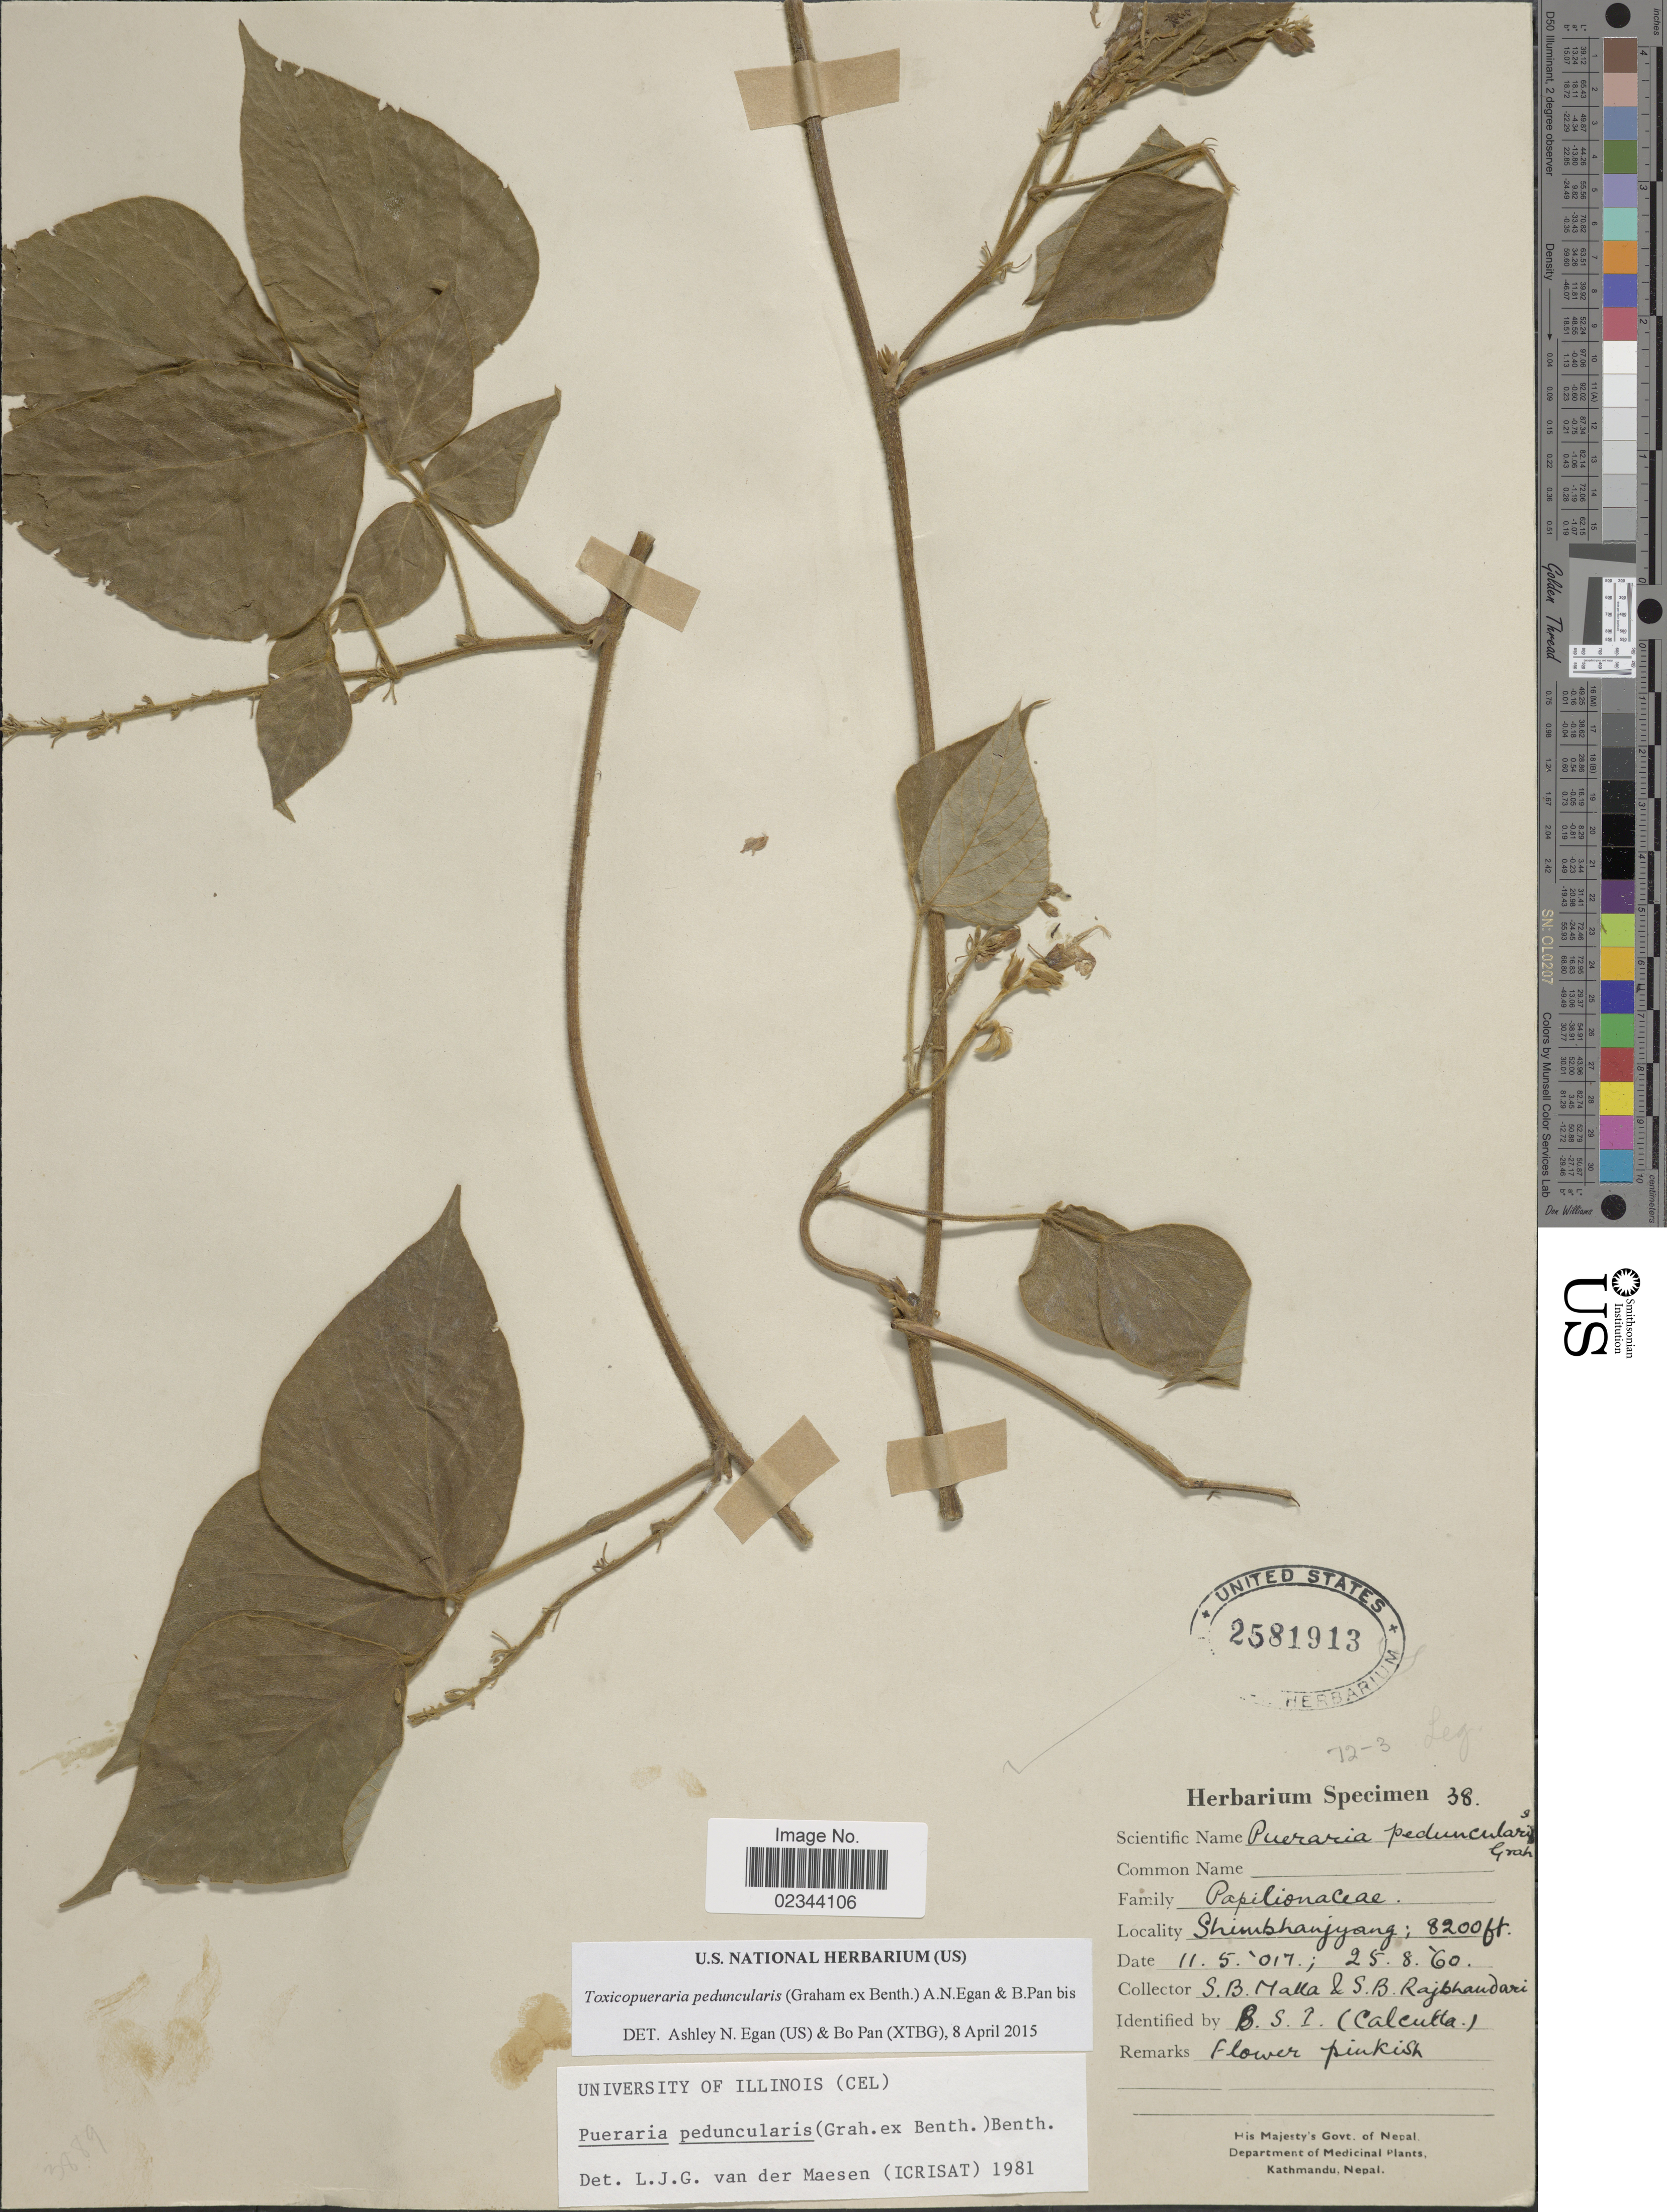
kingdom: Plantae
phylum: Tracheophyta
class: Magnoliopsida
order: Fabales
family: Fabaceae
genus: Toxicopueraria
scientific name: Toxicopueraria peduncularis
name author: (Benth.) A.N. Egan & B. Pan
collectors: S. Malla & S. Rajbhaudari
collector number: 38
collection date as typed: Transcribed d/m/y: 25/8/60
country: Nepal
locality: Shimbhanjyang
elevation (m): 2499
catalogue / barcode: US 2581913